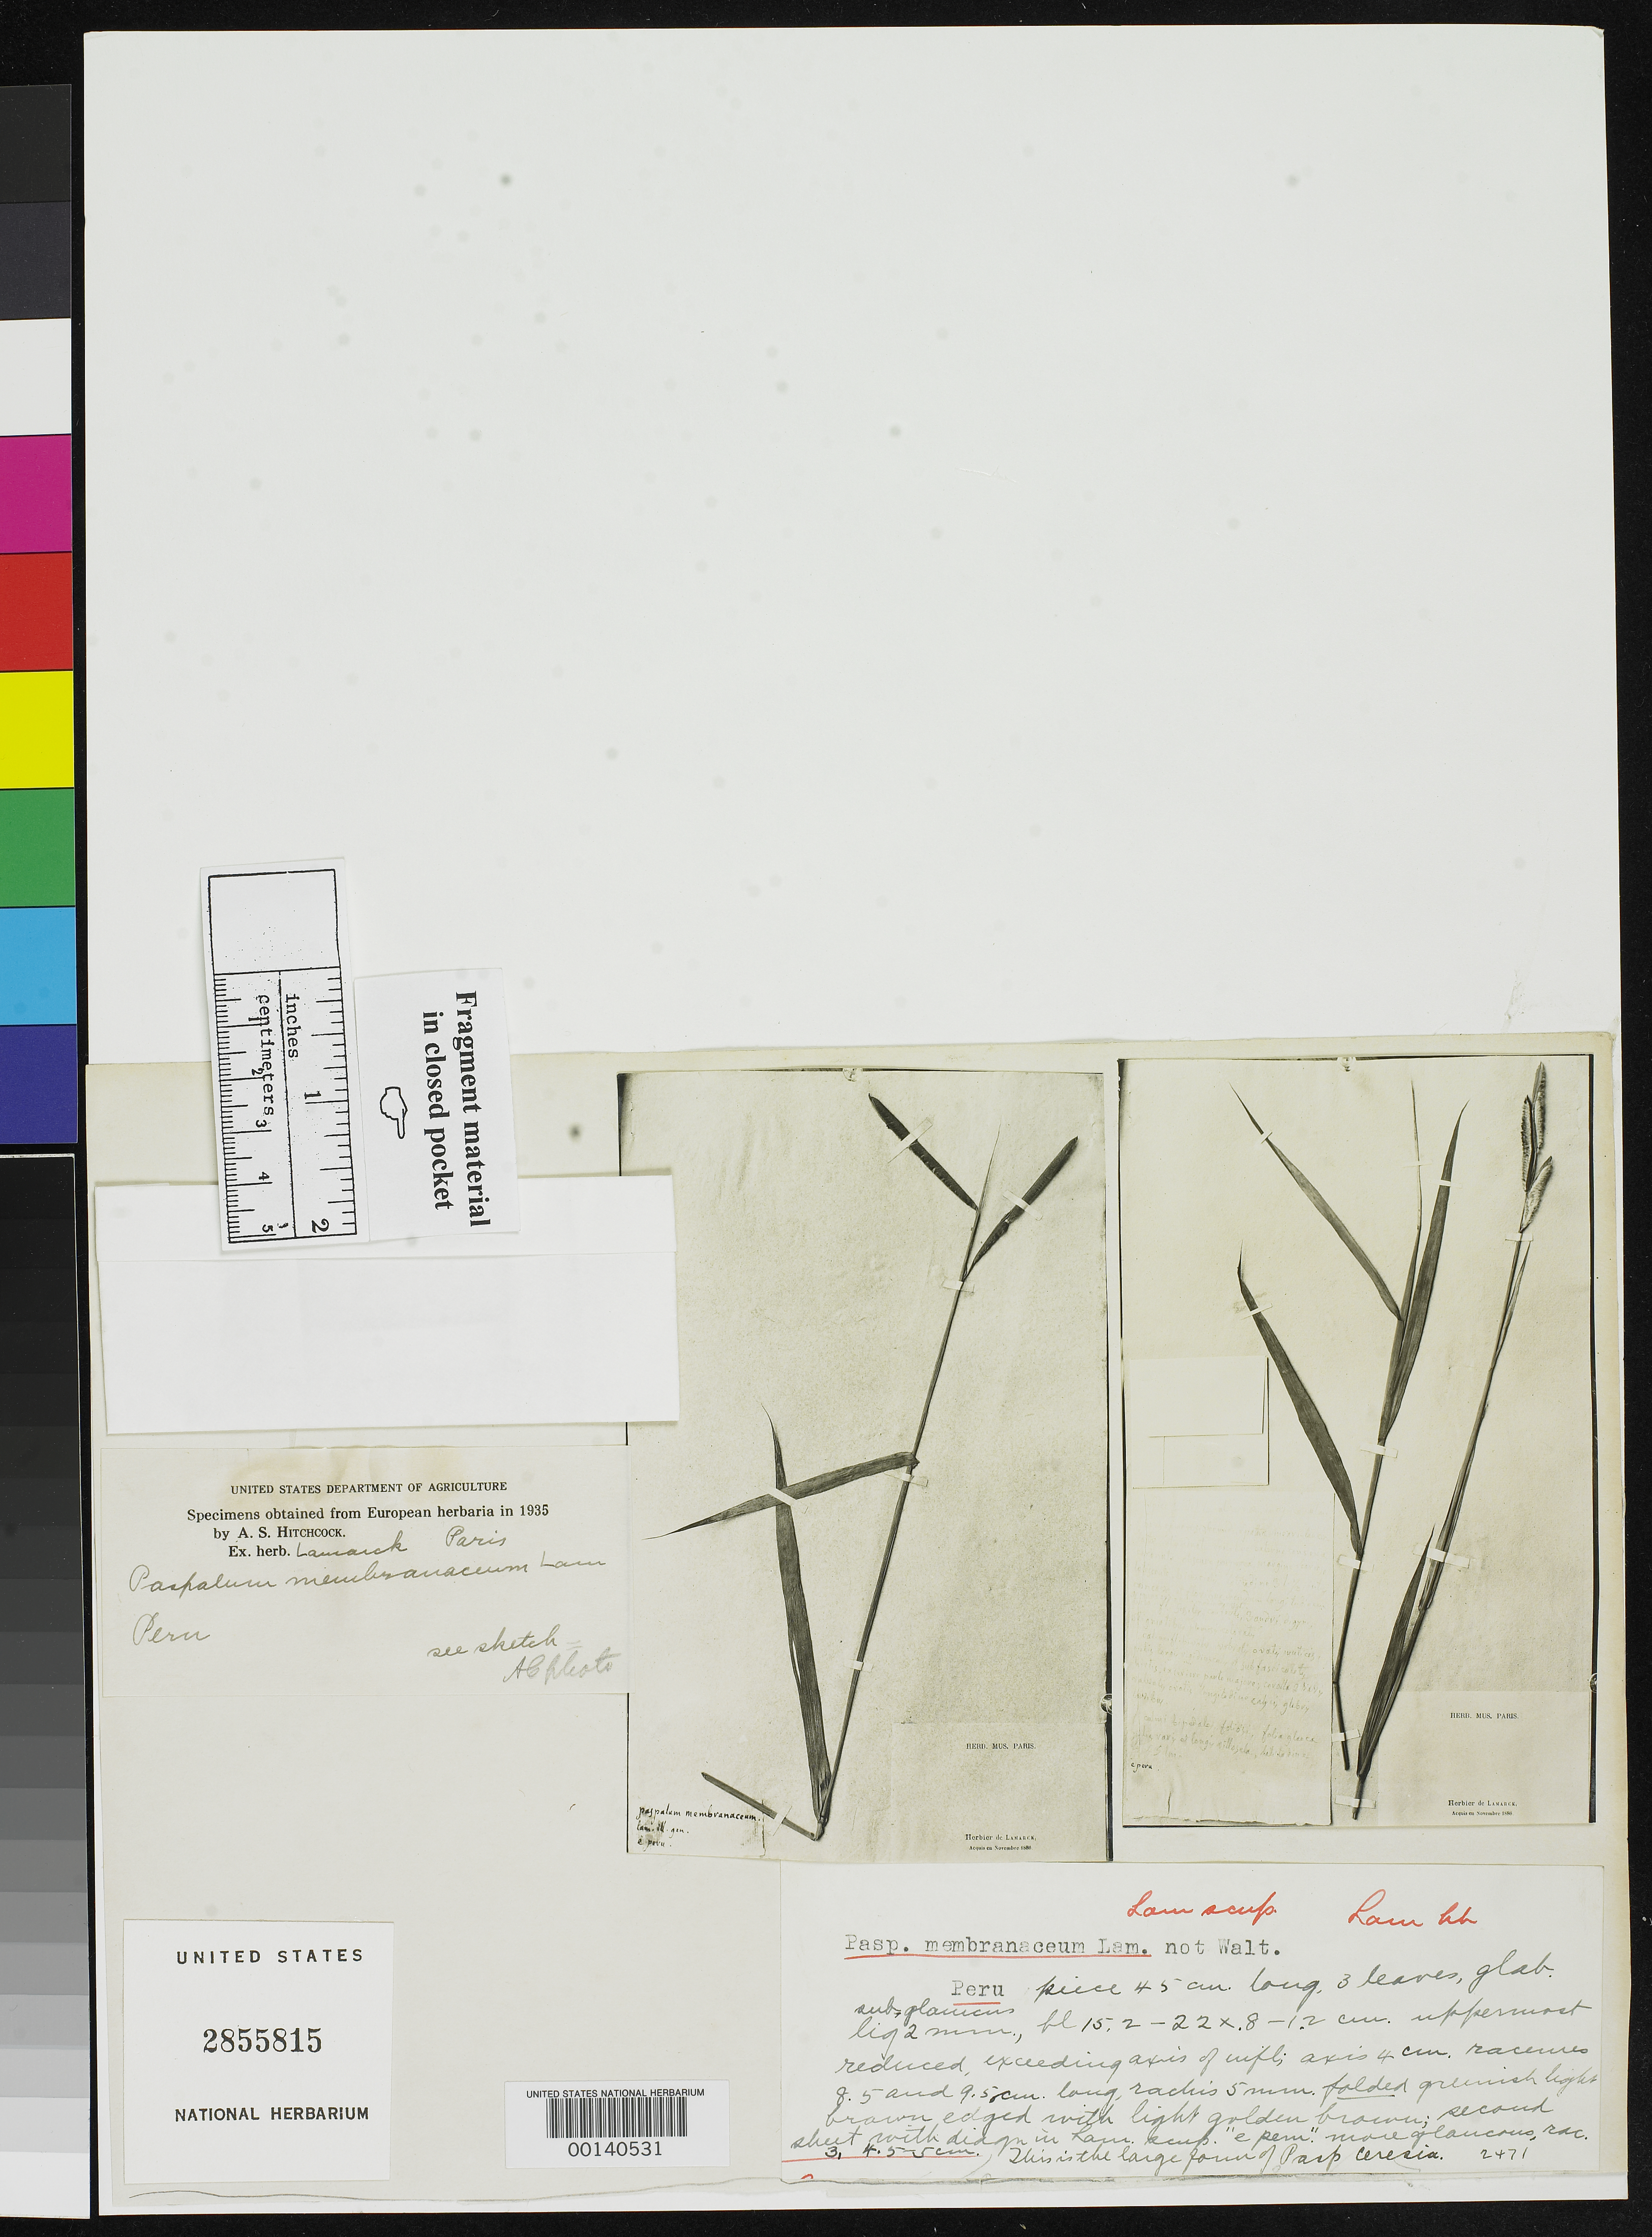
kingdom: Plantae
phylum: Tracheophyta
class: Liliopsida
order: Poales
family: Poaceae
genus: Paspalum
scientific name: Paspalum membranaceum Lam., nom. illeg.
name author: Lam.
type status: Type Collection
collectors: J. B. A. Lamarck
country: Peru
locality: E. Peru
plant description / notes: Photographs and fragmentary material of type specimens ex herb. Lamarck (Paris).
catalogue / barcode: US 2855815